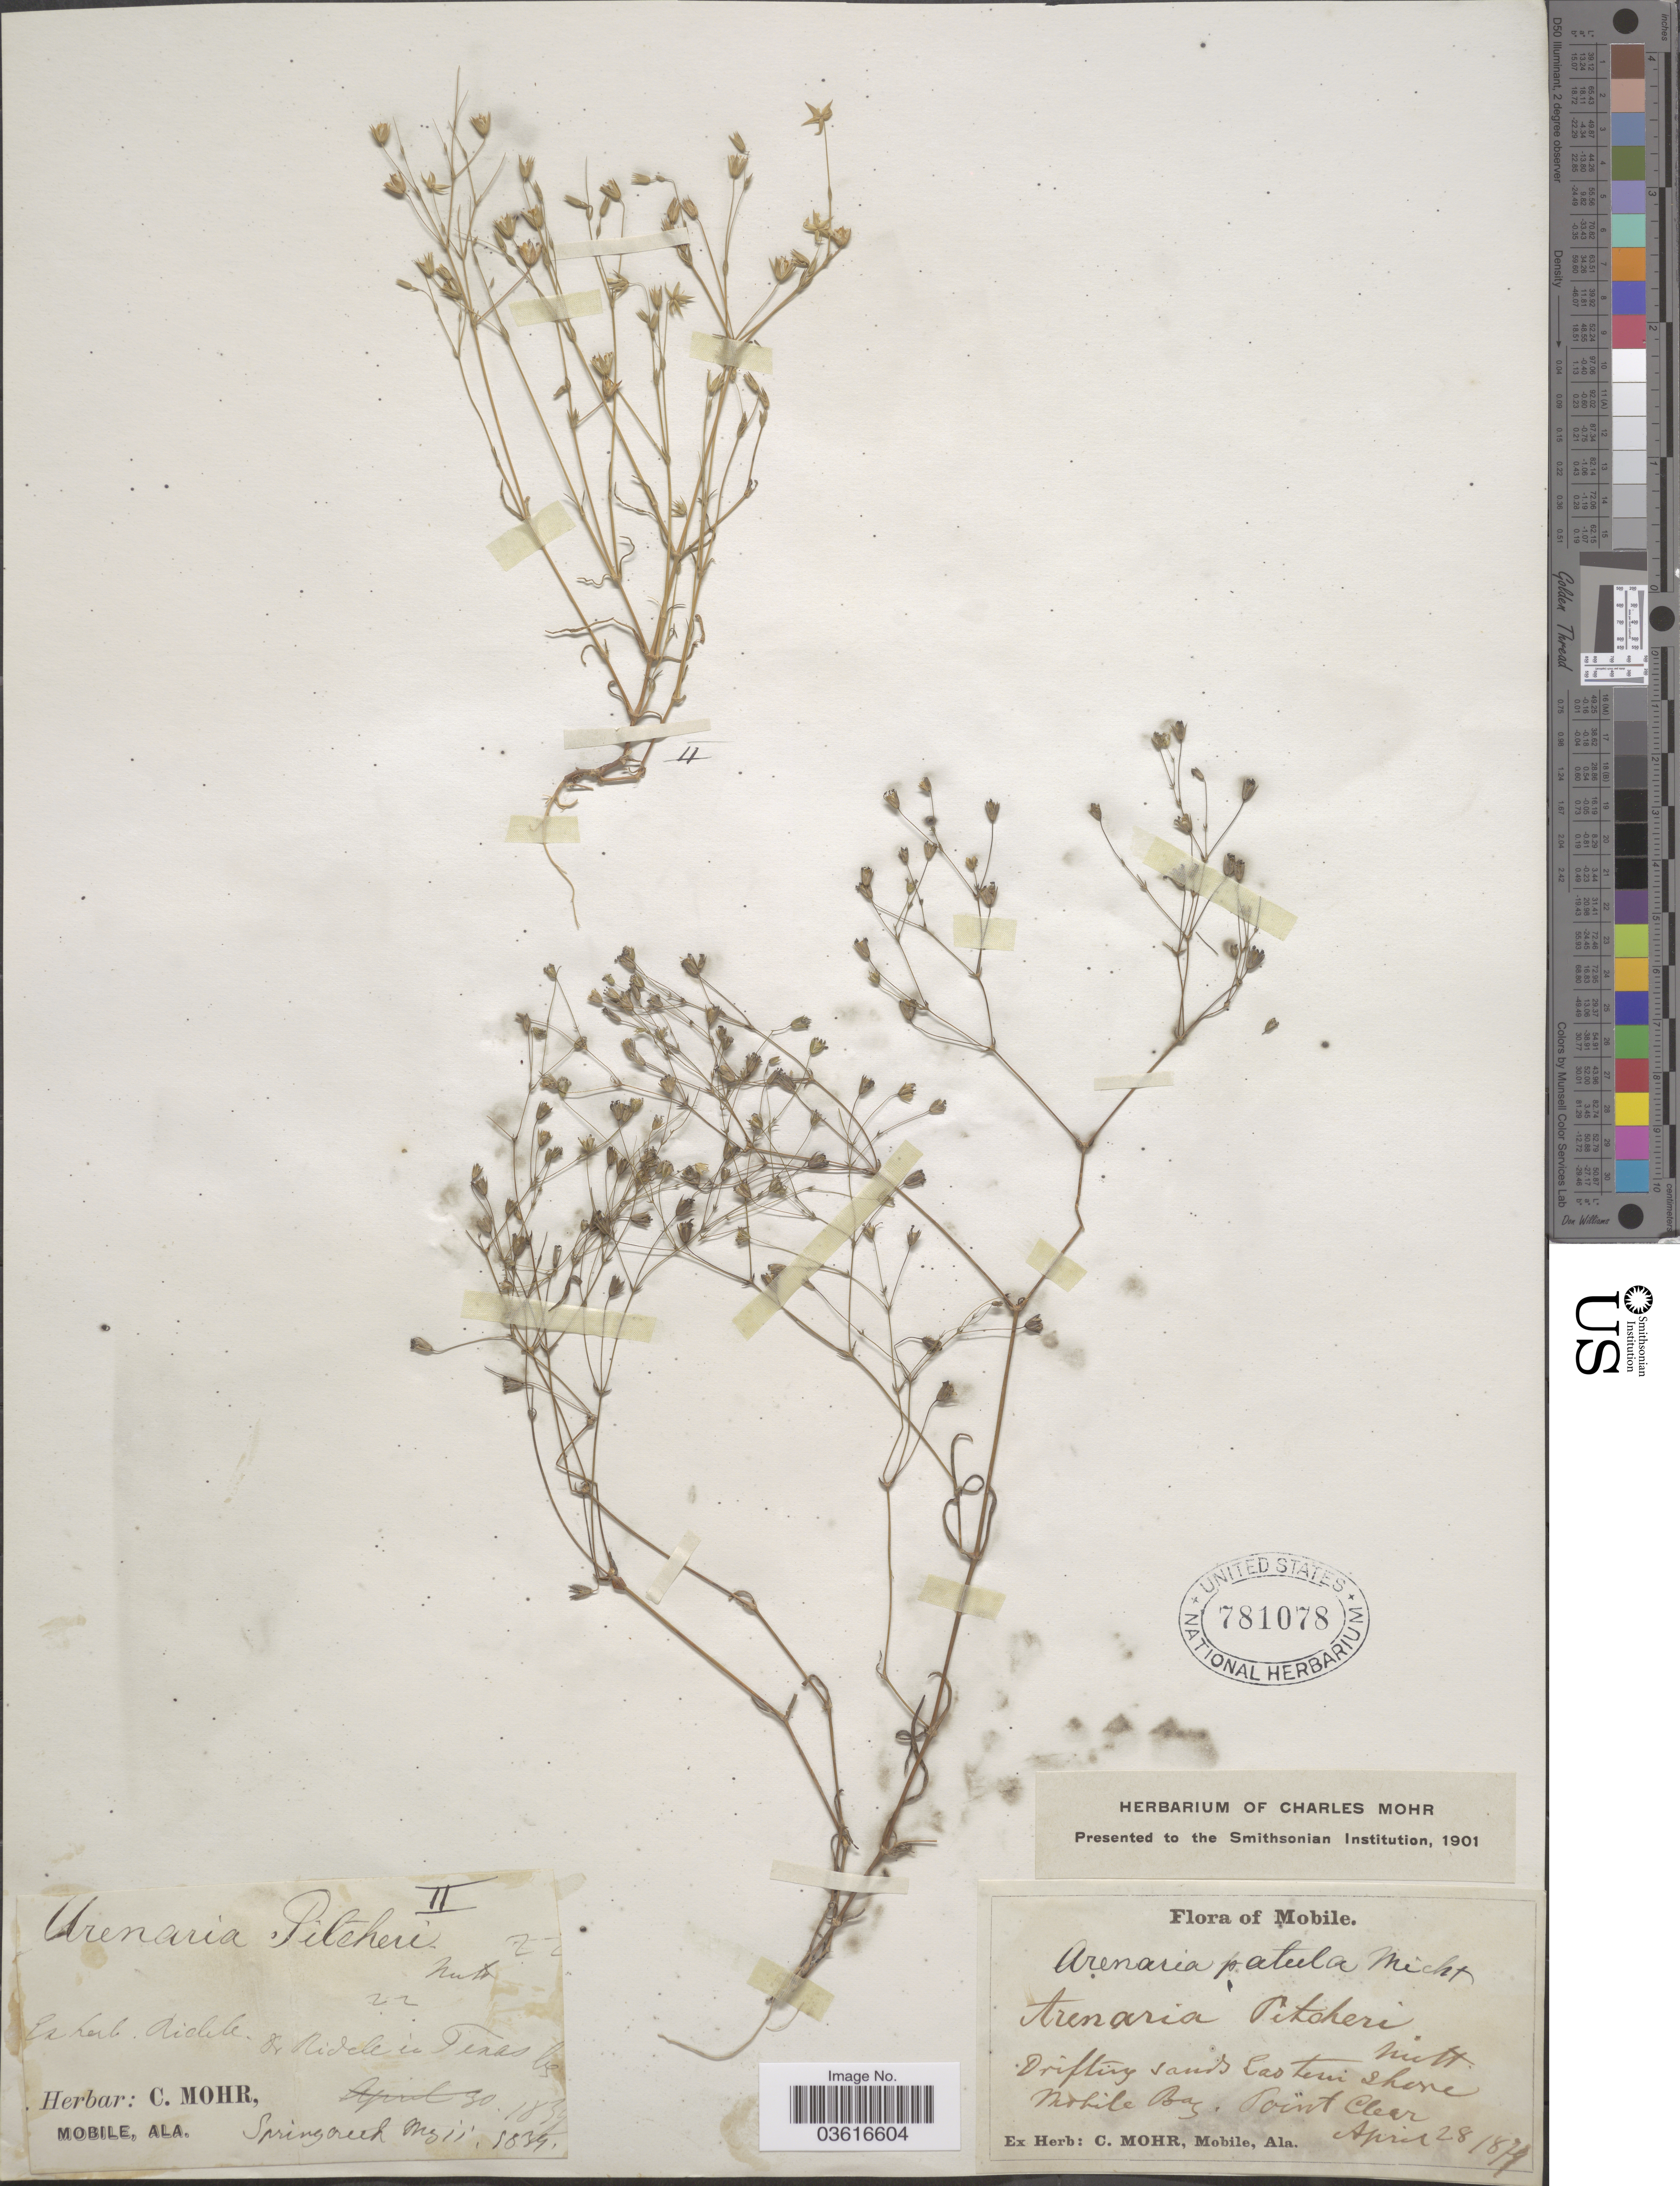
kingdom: Plantae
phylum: Tracheophyta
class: Magnoliopsida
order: Caryophyllales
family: Caryophyllaceae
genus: Minuartia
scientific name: Minuartia patula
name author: (Michx.) Mattf.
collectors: ex herb. C. Mohr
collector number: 2?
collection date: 1834-05-11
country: United States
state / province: Alabama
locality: In Texas Co. [unsure placement] Springcreek.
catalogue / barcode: US 781078-2